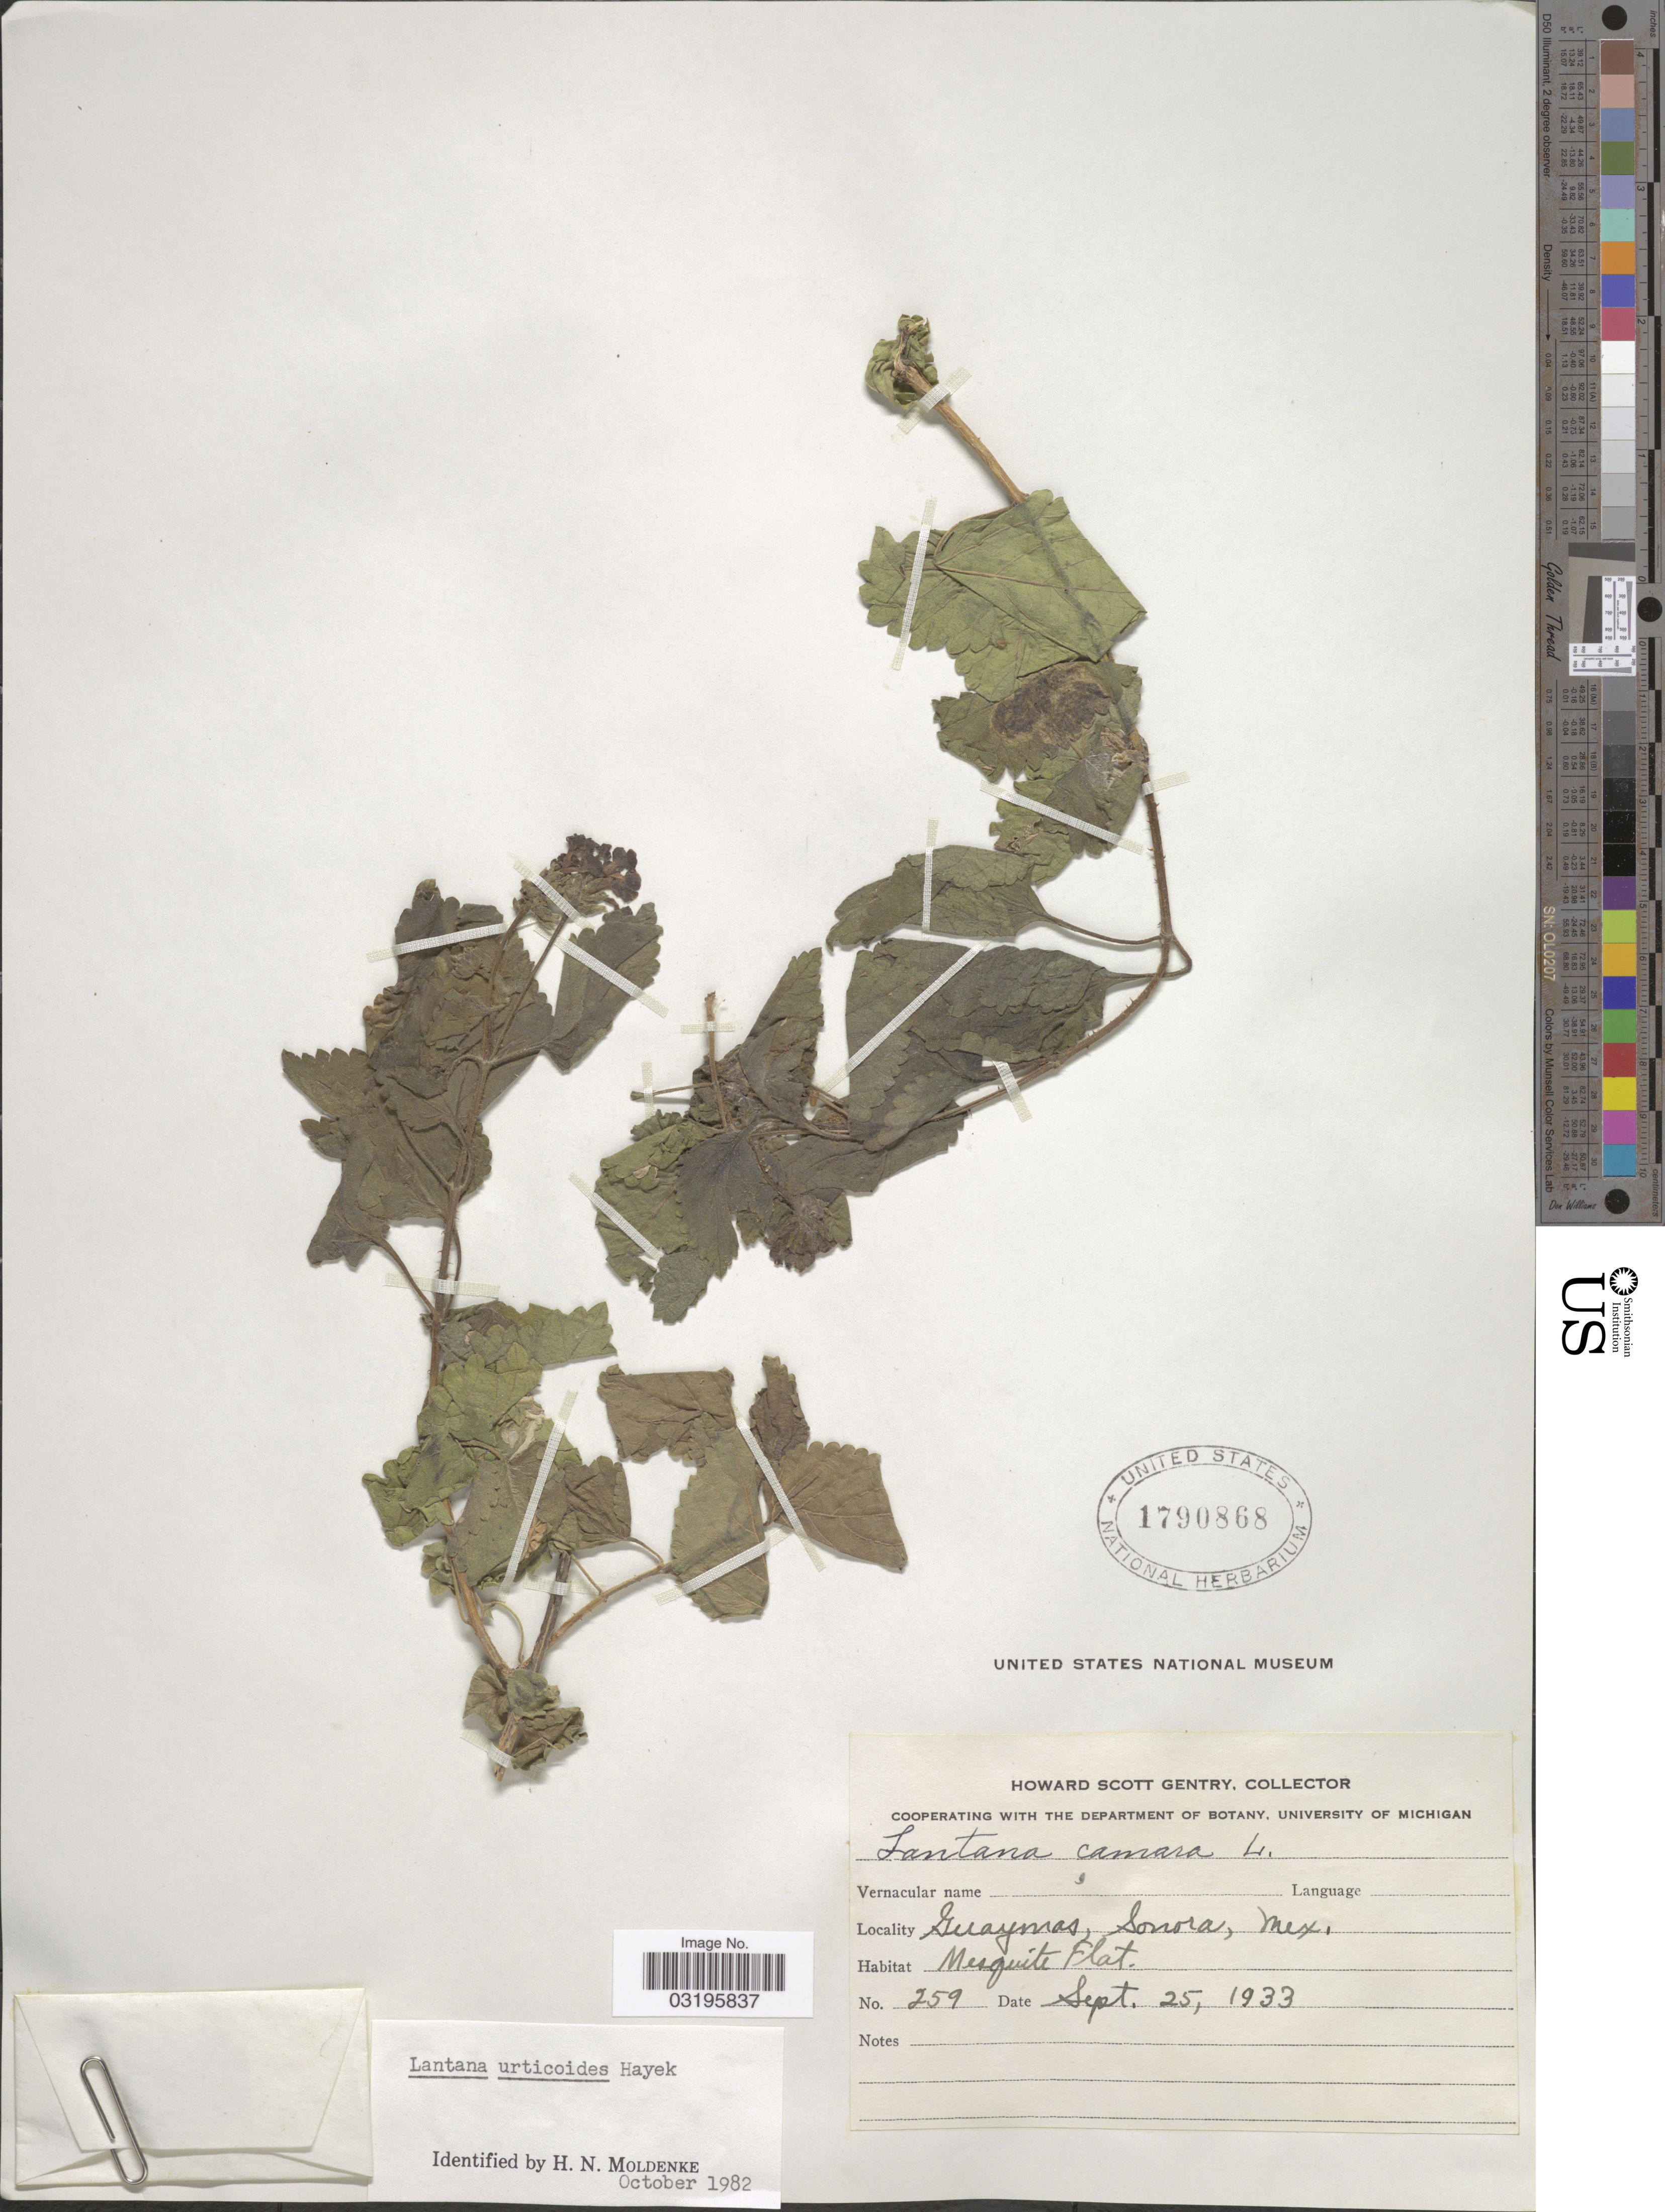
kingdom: Plantae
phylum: Tracheophyta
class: Magnoliopsida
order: Lamiales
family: Verbenaceae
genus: Lantana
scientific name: Lantana urticoides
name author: Hayek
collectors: H. S. Gentry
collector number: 259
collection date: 1933-09-25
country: Mexico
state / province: Sonora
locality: Guaymas. Mesquite Flat.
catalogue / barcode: US 1790868